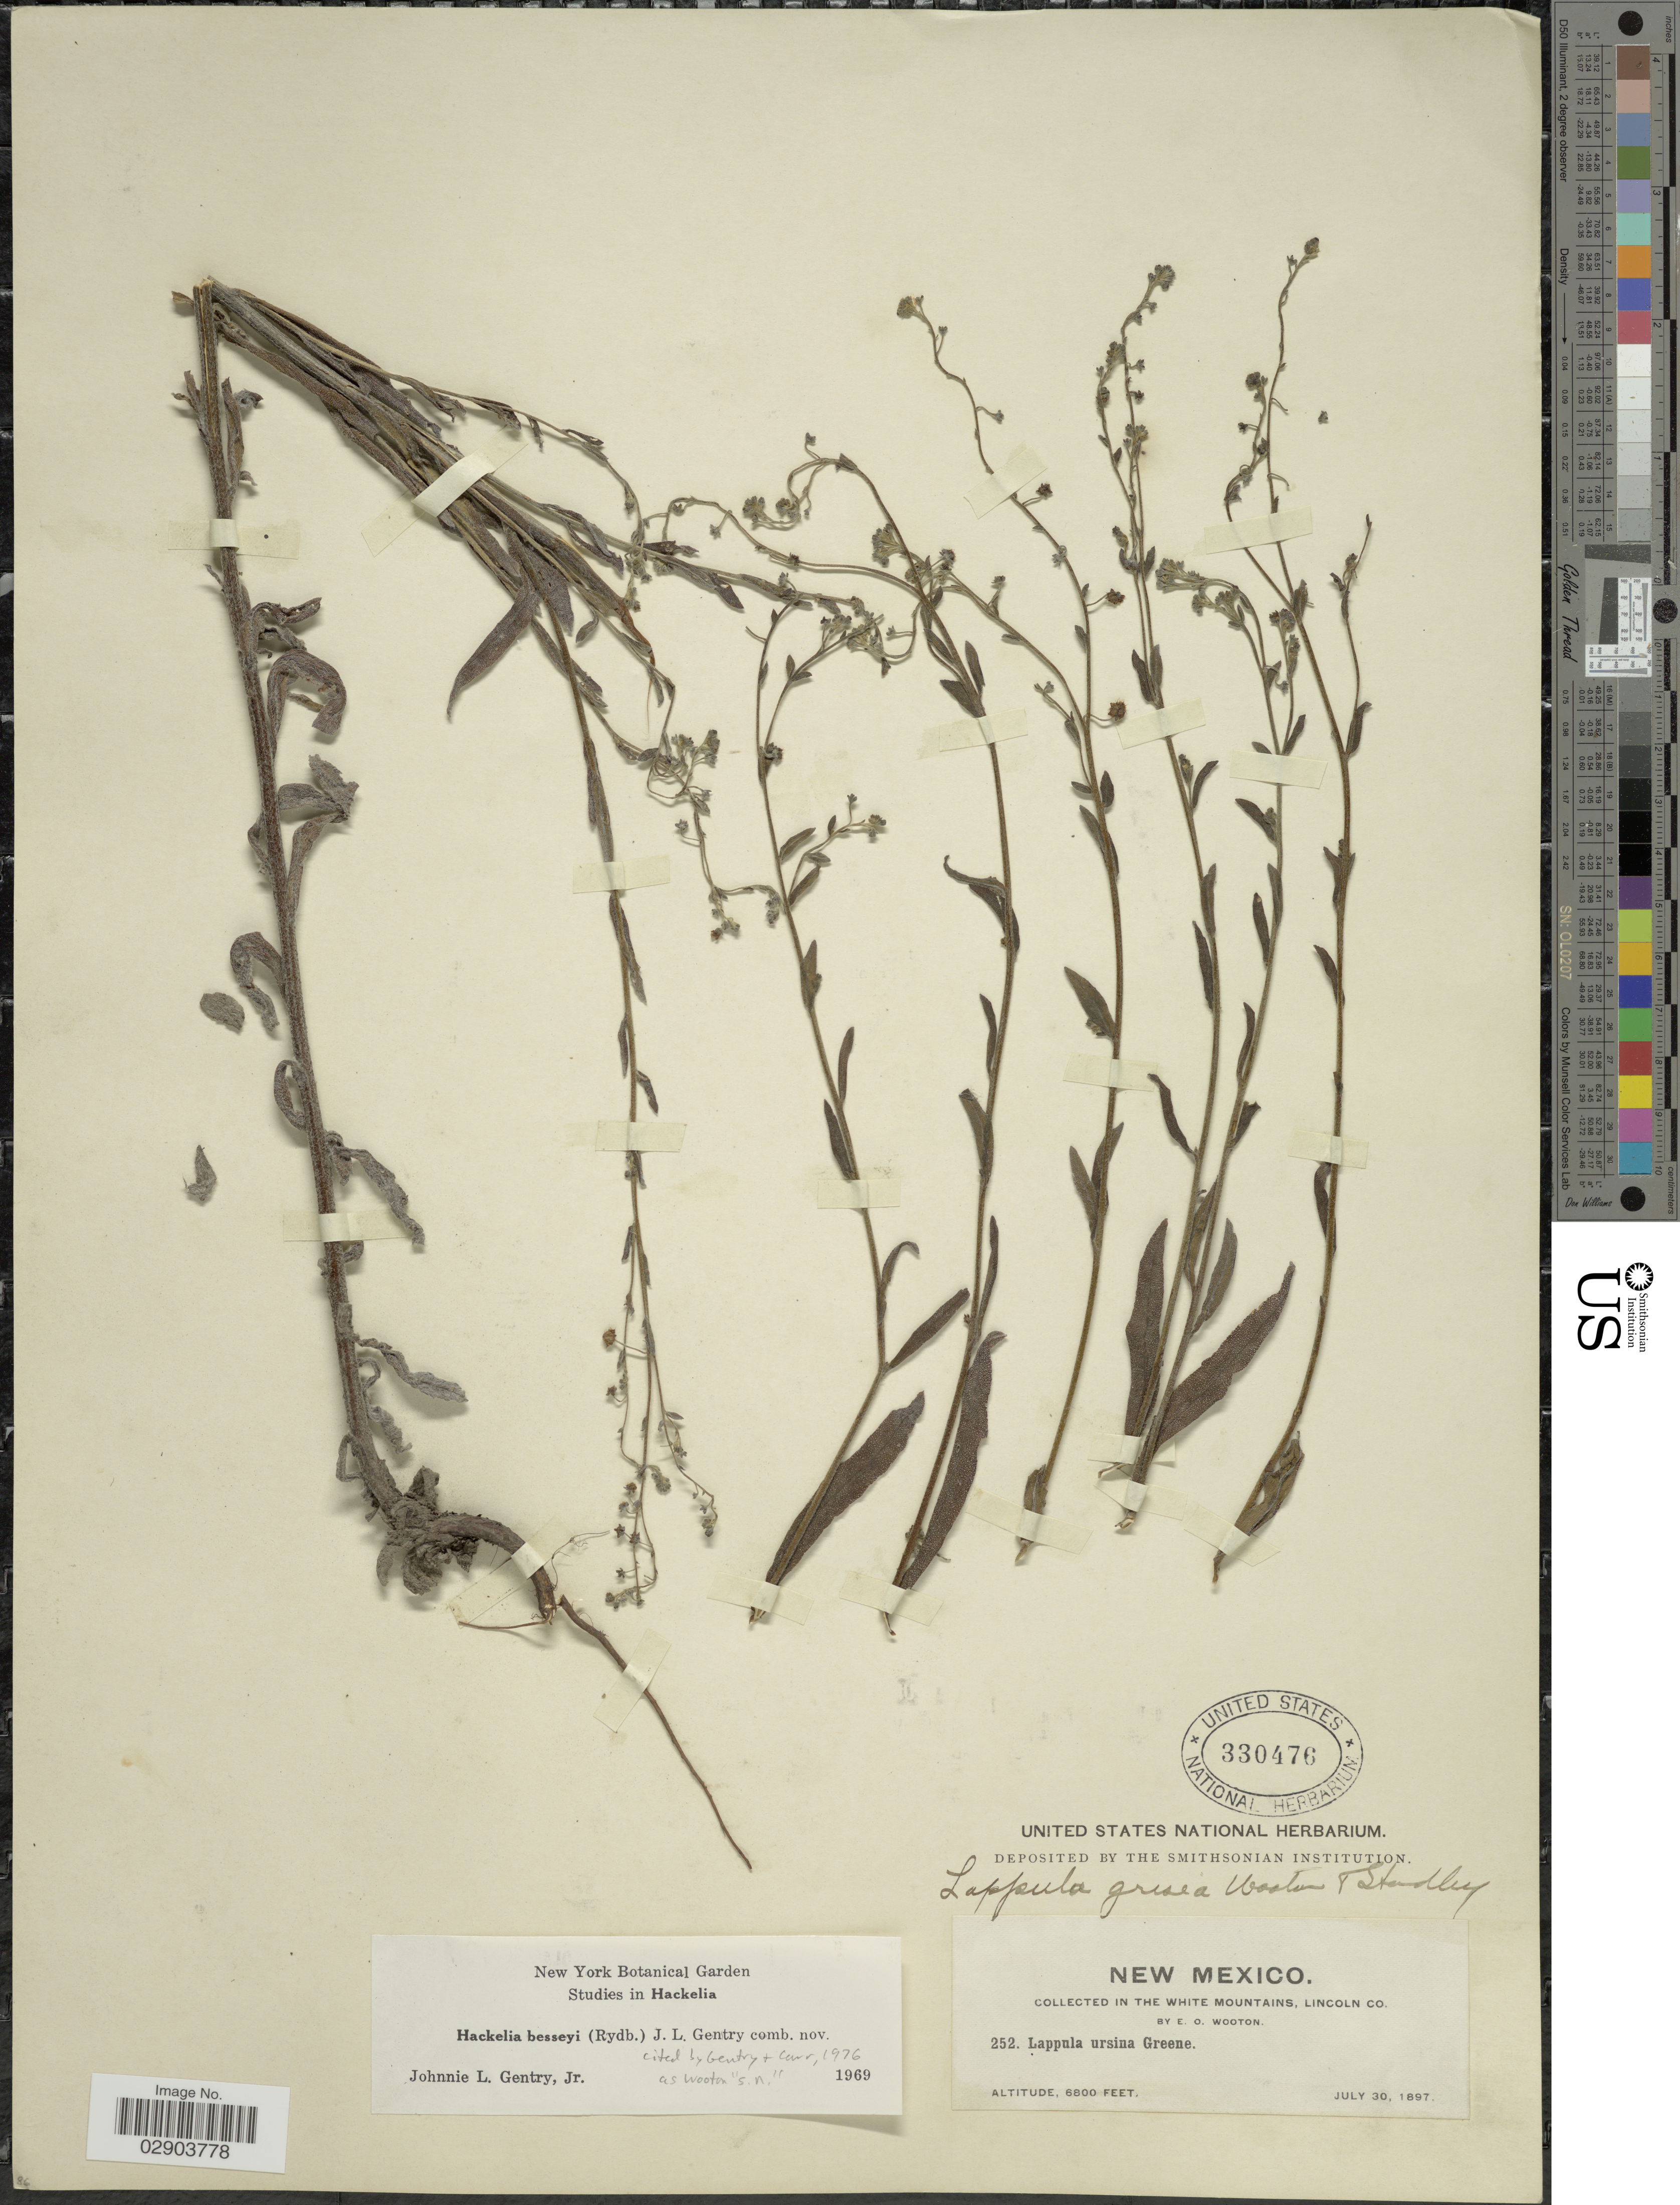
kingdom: Plantae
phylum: Tracheophyta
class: Magnoliopsida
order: Boraginales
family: Boraginaceae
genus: Hackelia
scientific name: Hackelia besseyi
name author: (Rydb.) J.L. Gentry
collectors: E. O. Wooton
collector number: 252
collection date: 1897-07-30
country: United States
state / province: New Mexico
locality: White Mountains, Lincoln Co.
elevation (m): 2073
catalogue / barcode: US 330476